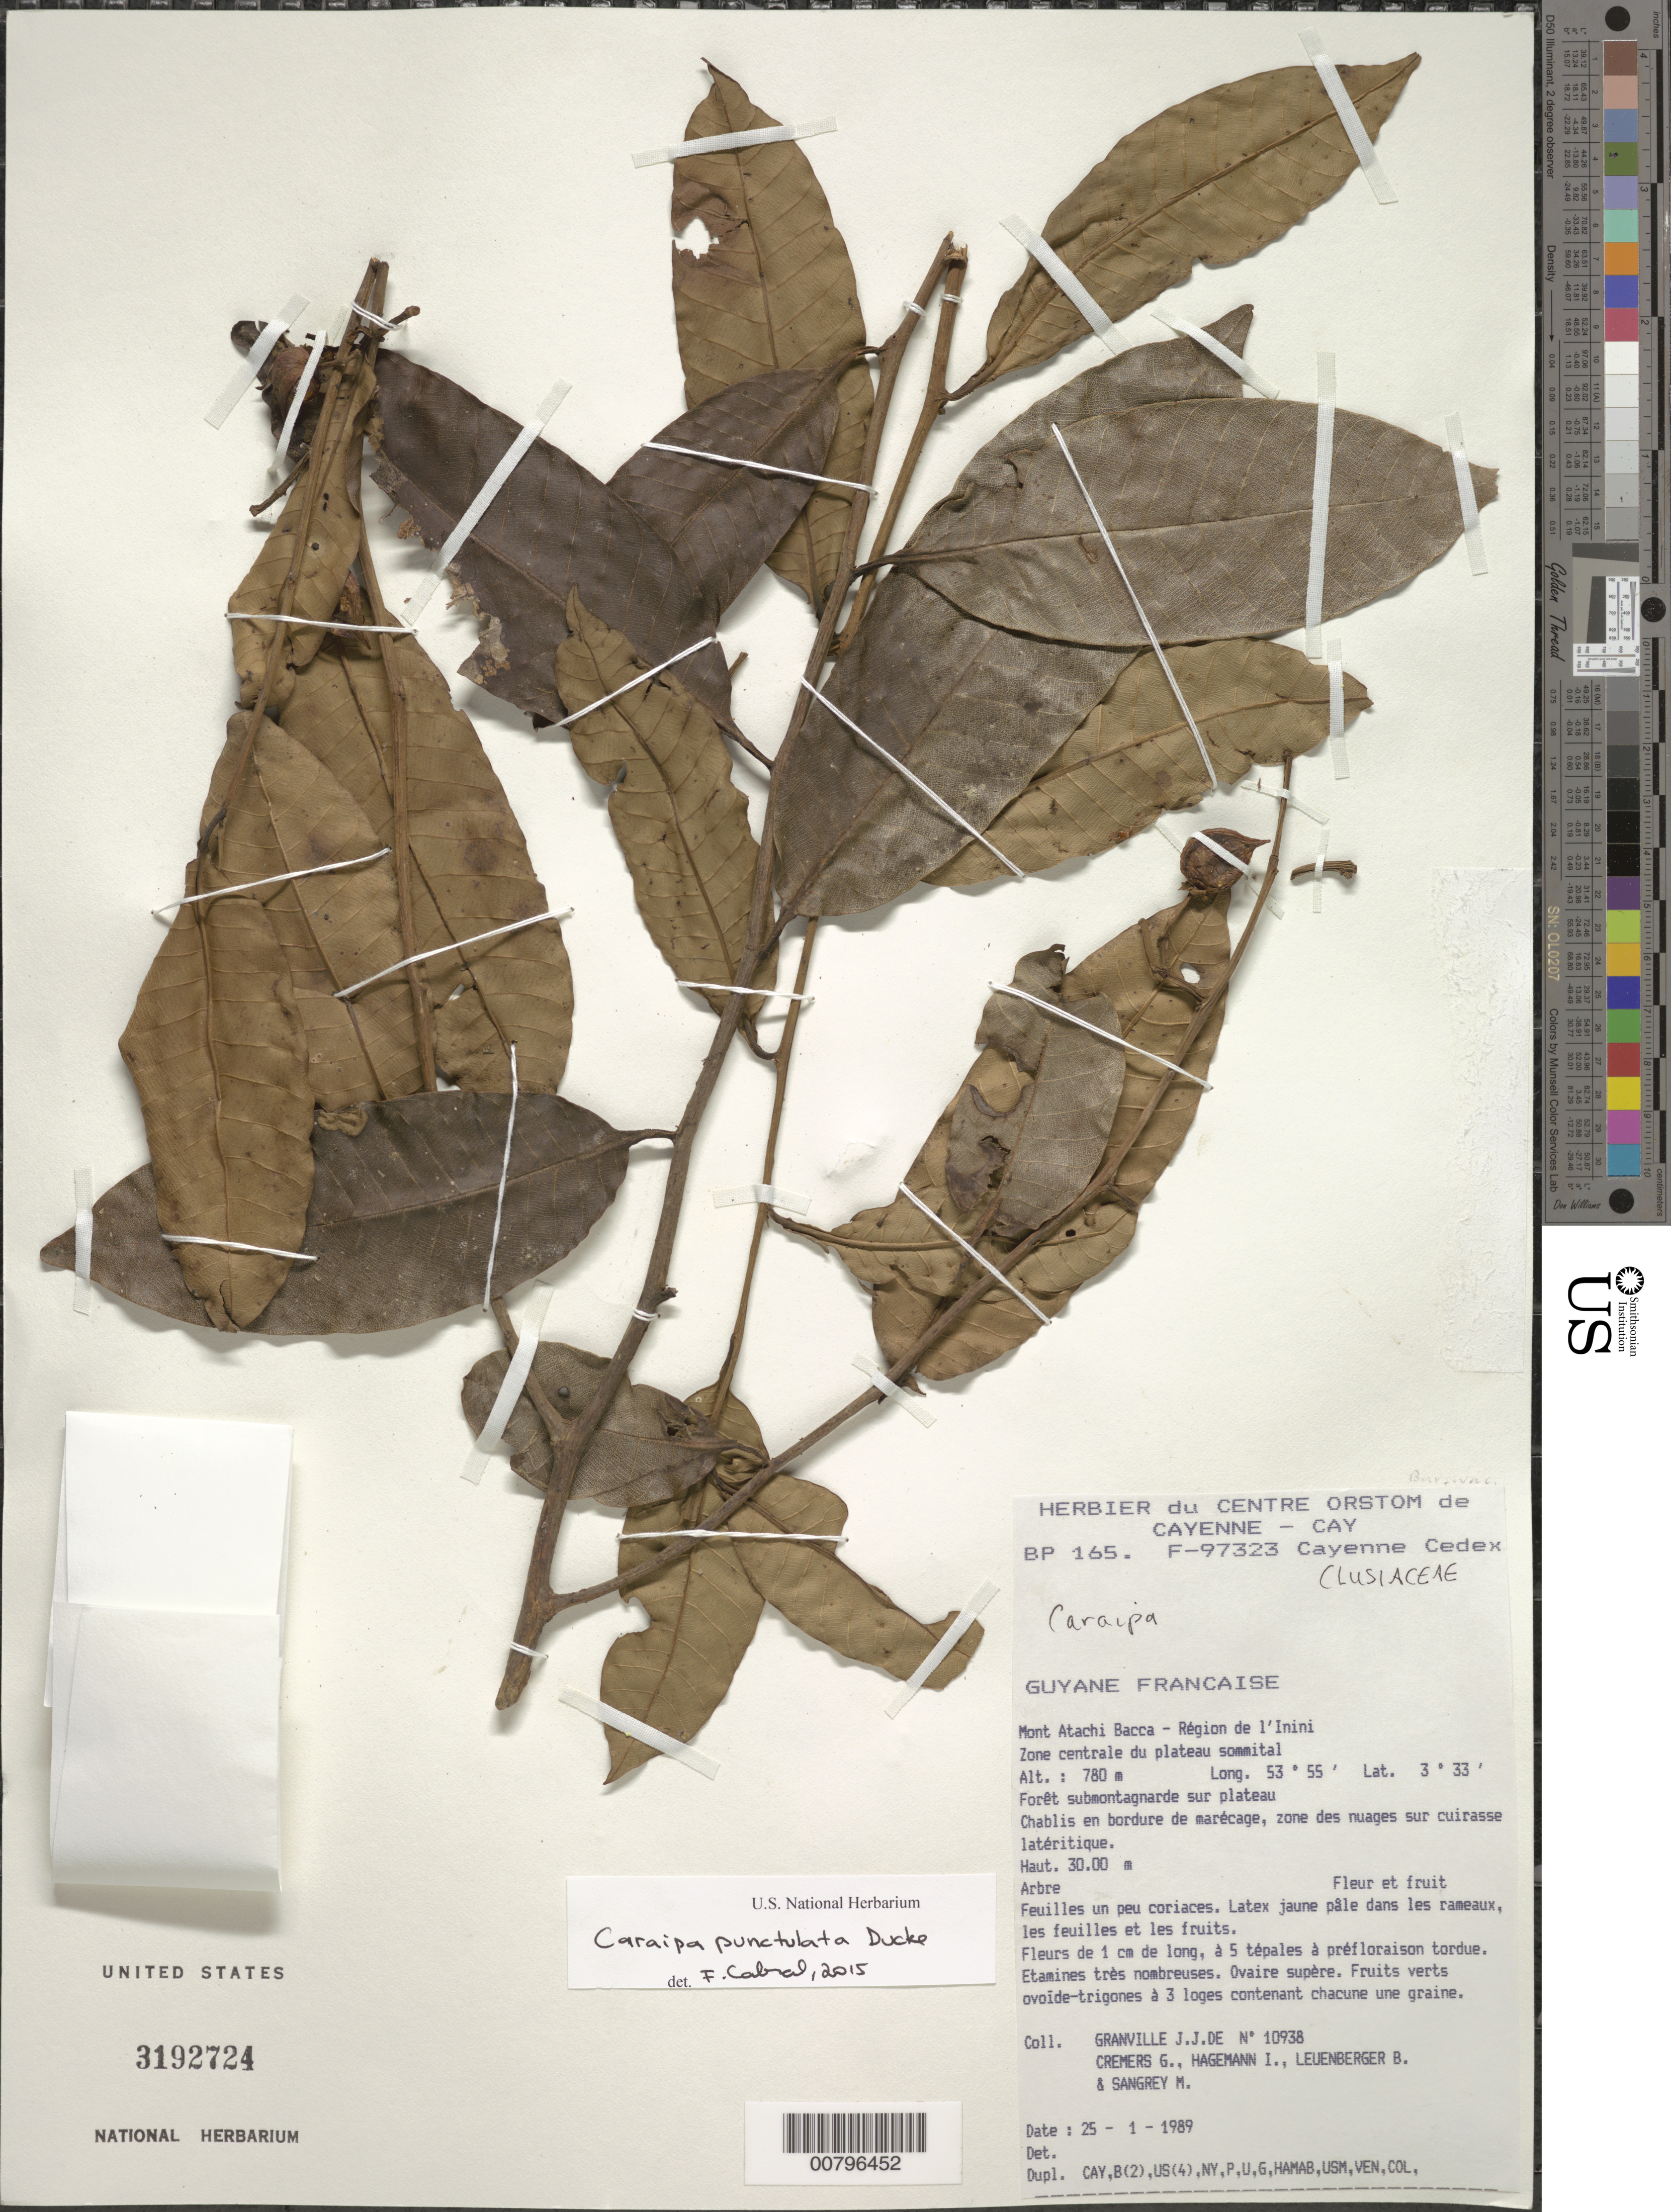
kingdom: Plantae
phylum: Tracheophyta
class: Magnoliopsida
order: Malpighiales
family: Calophyllaceae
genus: Caraipa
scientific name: Caraipa punctulata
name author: Ducke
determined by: Cabral, F. N.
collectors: J.-J. de Granville, G. Cremers, J. Hagemann, B. E. Leuenberger & M. S. Sangrey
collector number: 10938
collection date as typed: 25-Jan-89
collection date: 1989-01-25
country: French Guiana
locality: Mont Atachi Bacca, région de l'Inini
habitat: Forêt submontagnarde sur plateau, Chablis en bordure de marecage, zone des nuages sur cuirasse latéritique.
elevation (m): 780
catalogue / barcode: US 3192724